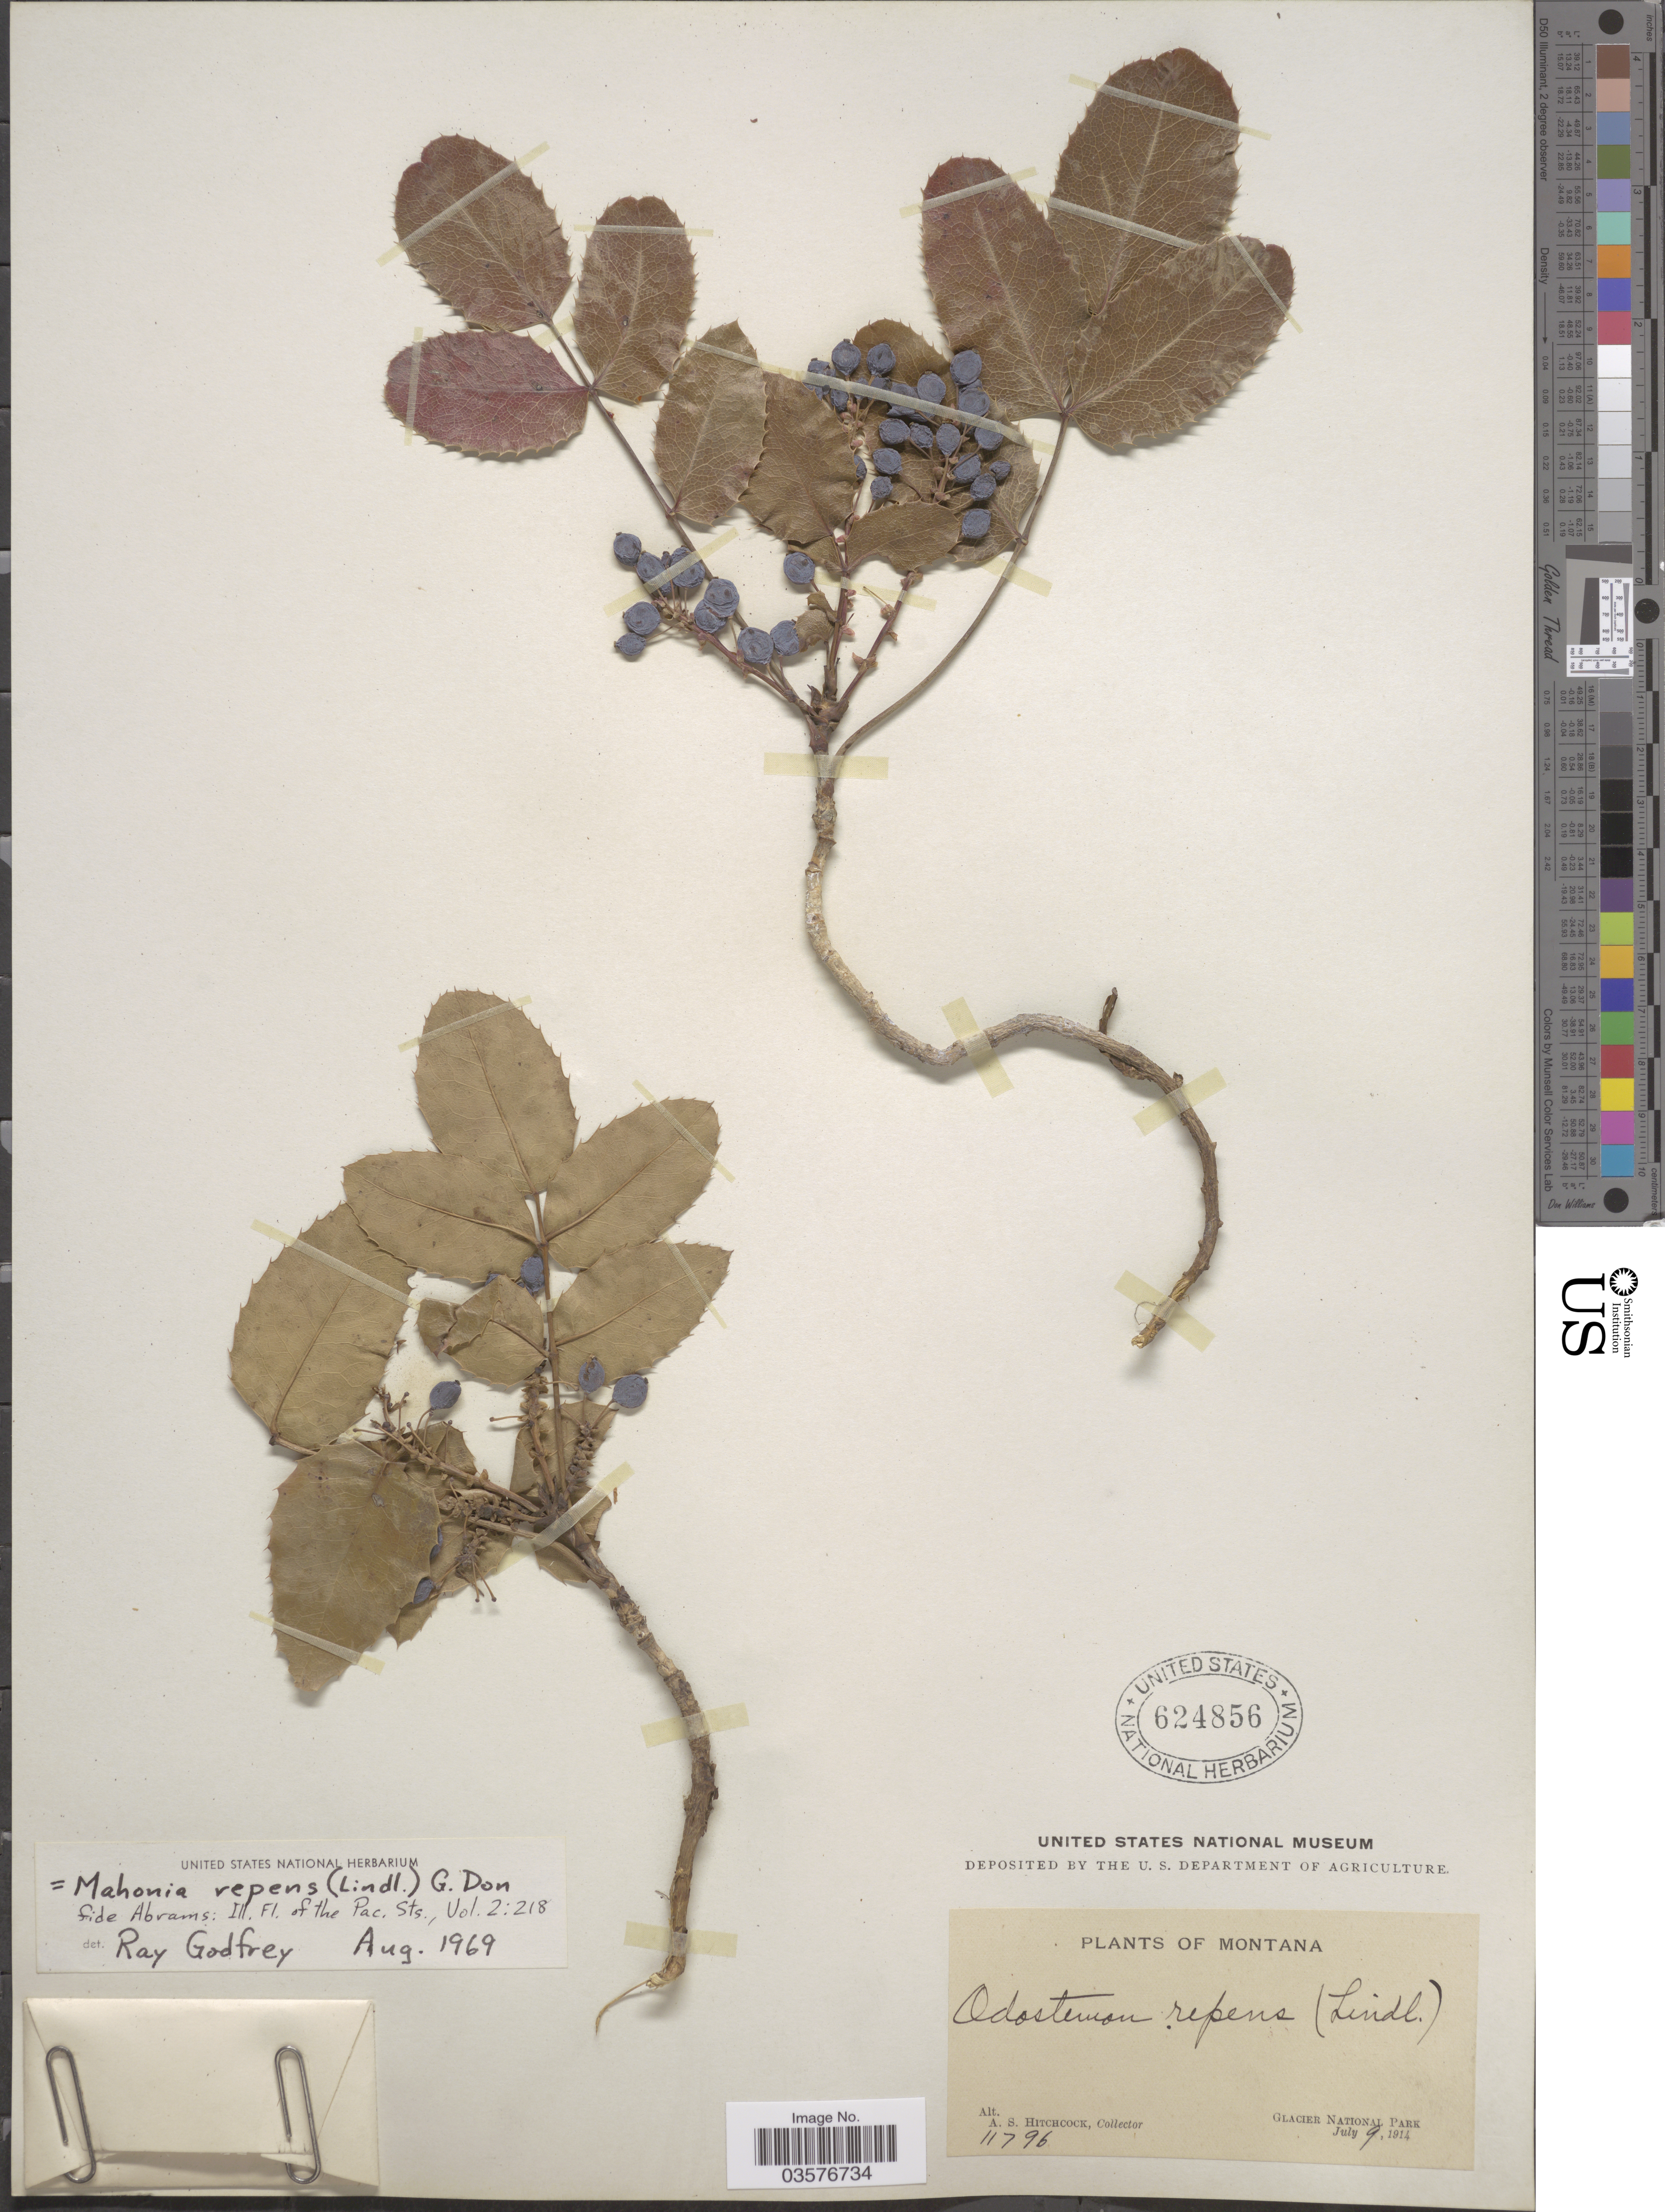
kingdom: Plantae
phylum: Tracheophyta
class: Magnoliopsida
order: Ranunculales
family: Berberidaceae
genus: Mahonia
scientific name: Mahonia repens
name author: (Lindl.) G. Don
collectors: A. S. Hitchcock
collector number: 11796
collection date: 1914-07-09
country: United States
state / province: Montana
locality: Glacier National Park.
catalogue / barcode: US 624856